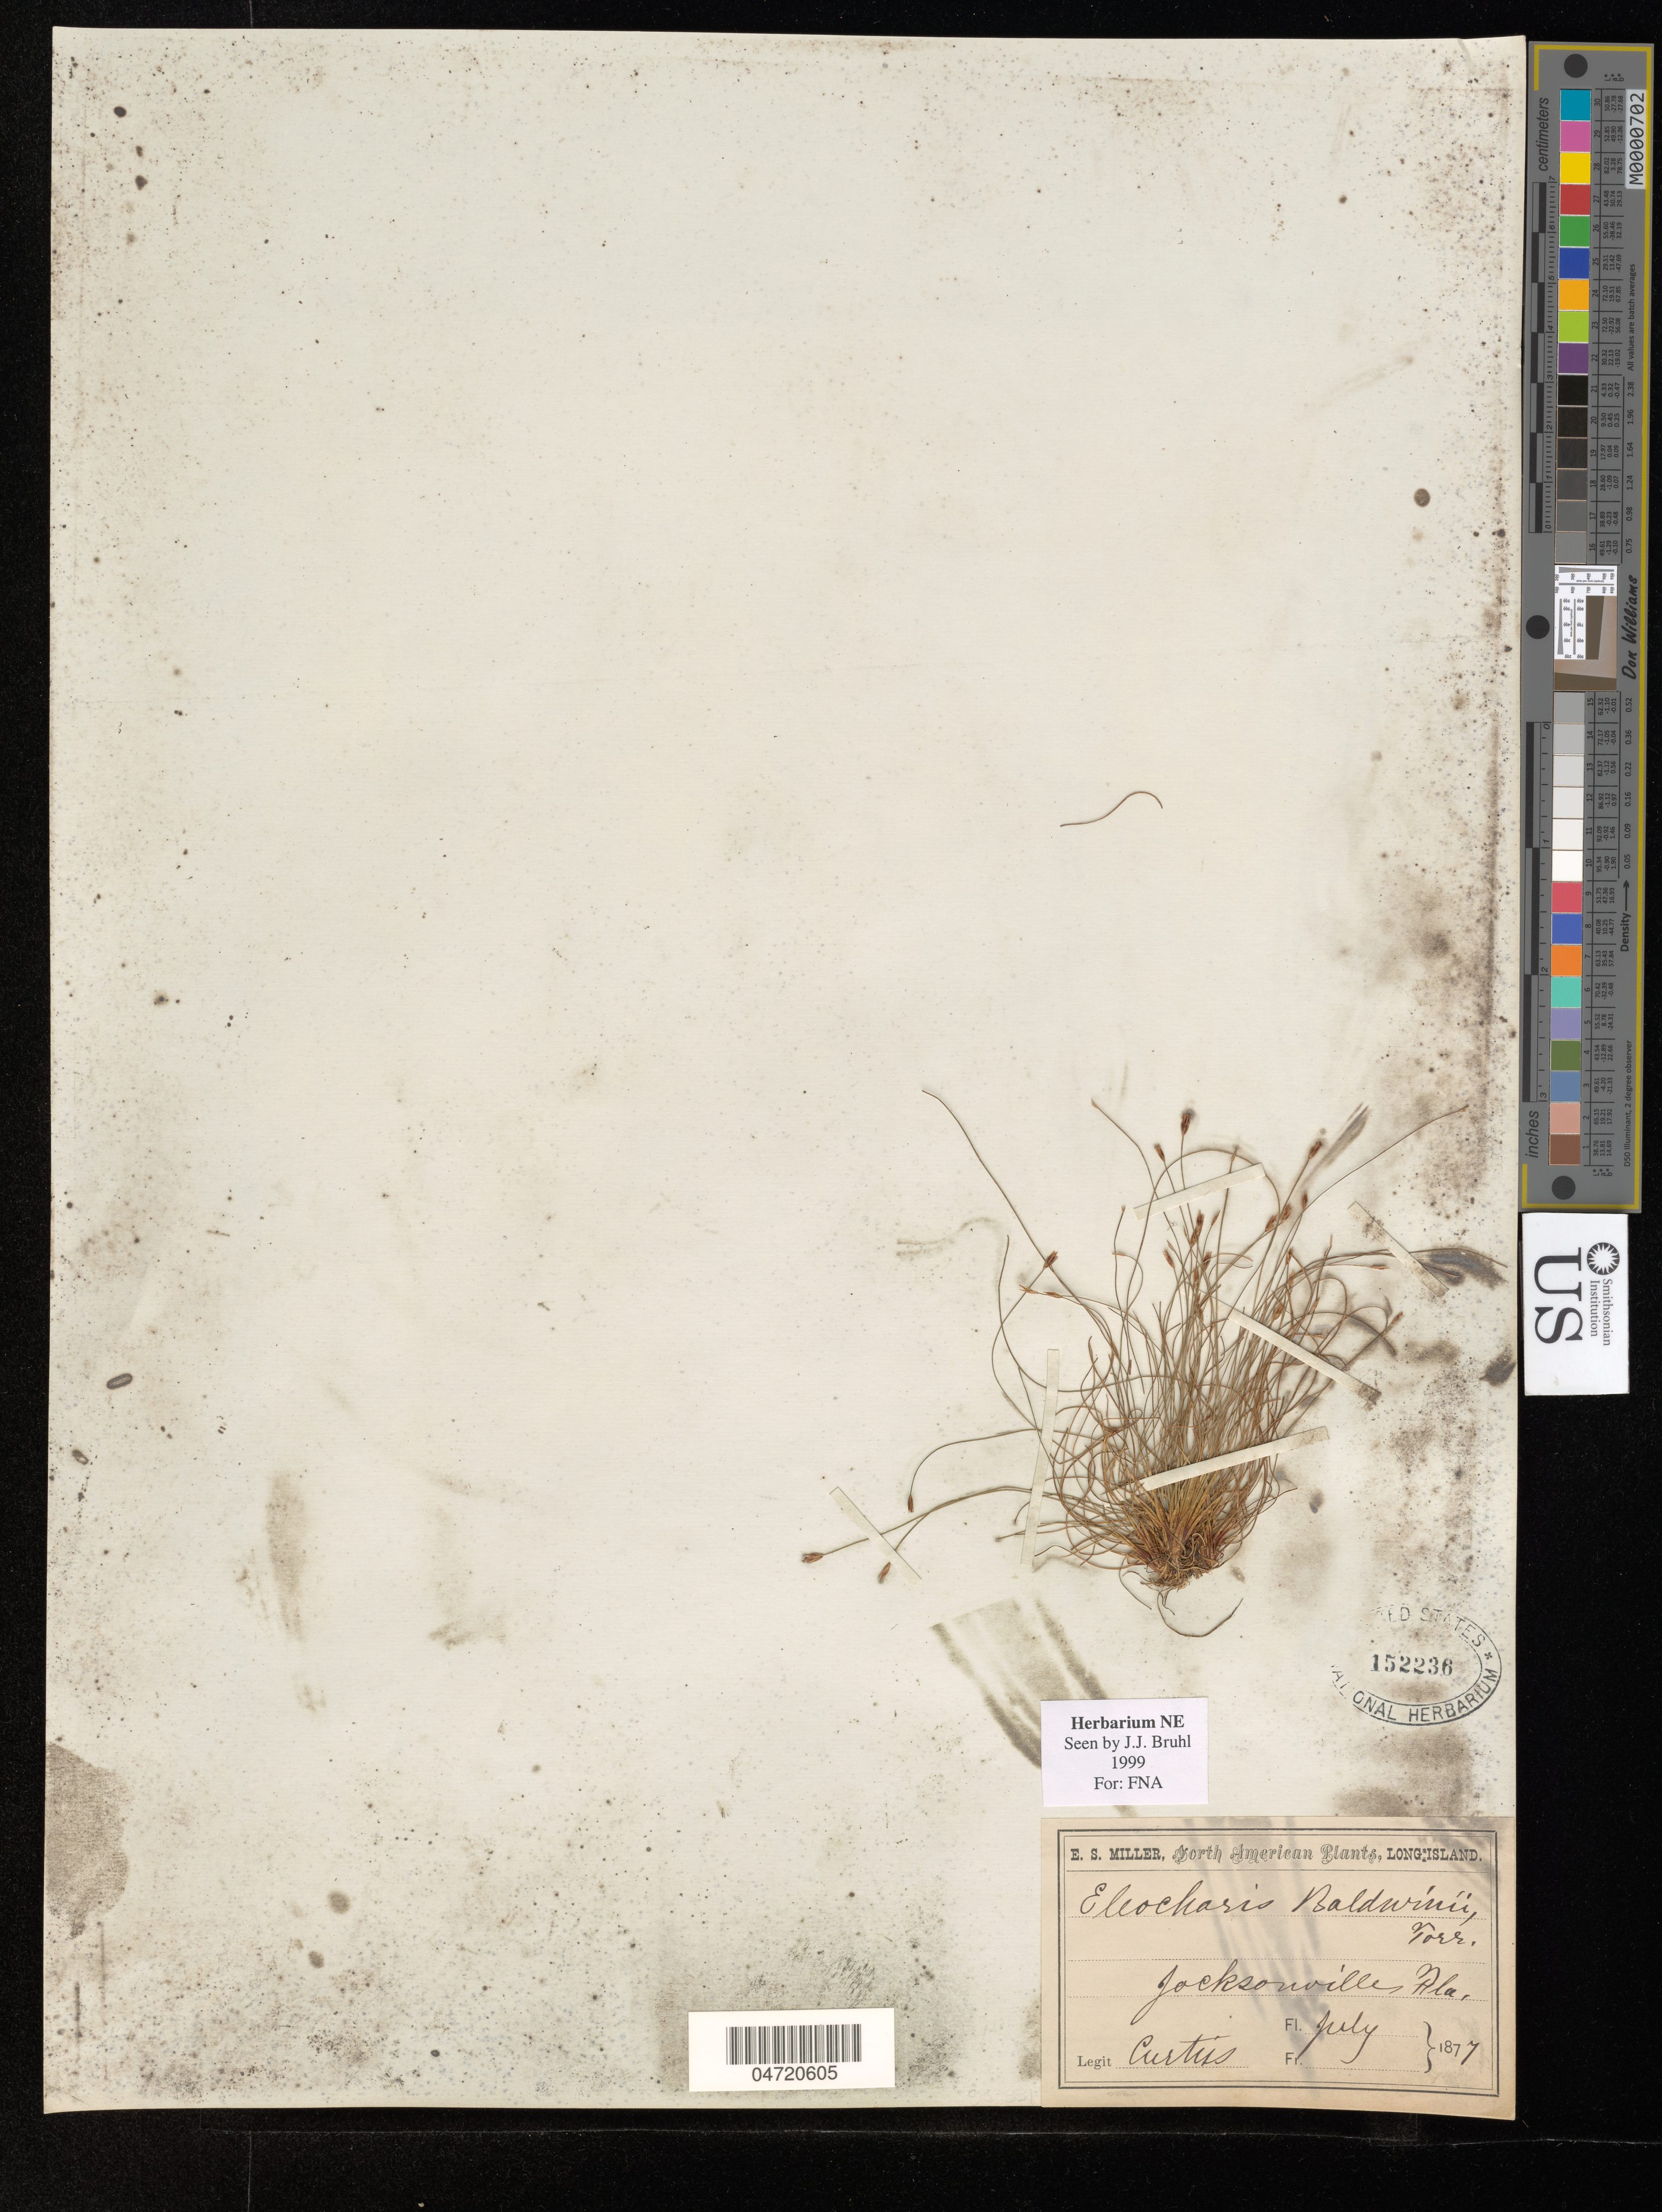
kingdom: Plantae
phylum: Tracheophyta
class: Liliopsida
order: Poales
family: Cyperaceae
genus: Eleocharis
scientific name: Eleocharis baldwinii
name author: (Torr.) Chapm.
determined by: Bruhl, J. J., (NE), University of New England (AUSTRALIA)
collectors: A. H. Curtiss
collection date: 1877-07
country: United States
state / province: Florida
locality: Jacksonville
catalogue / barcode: US 152236